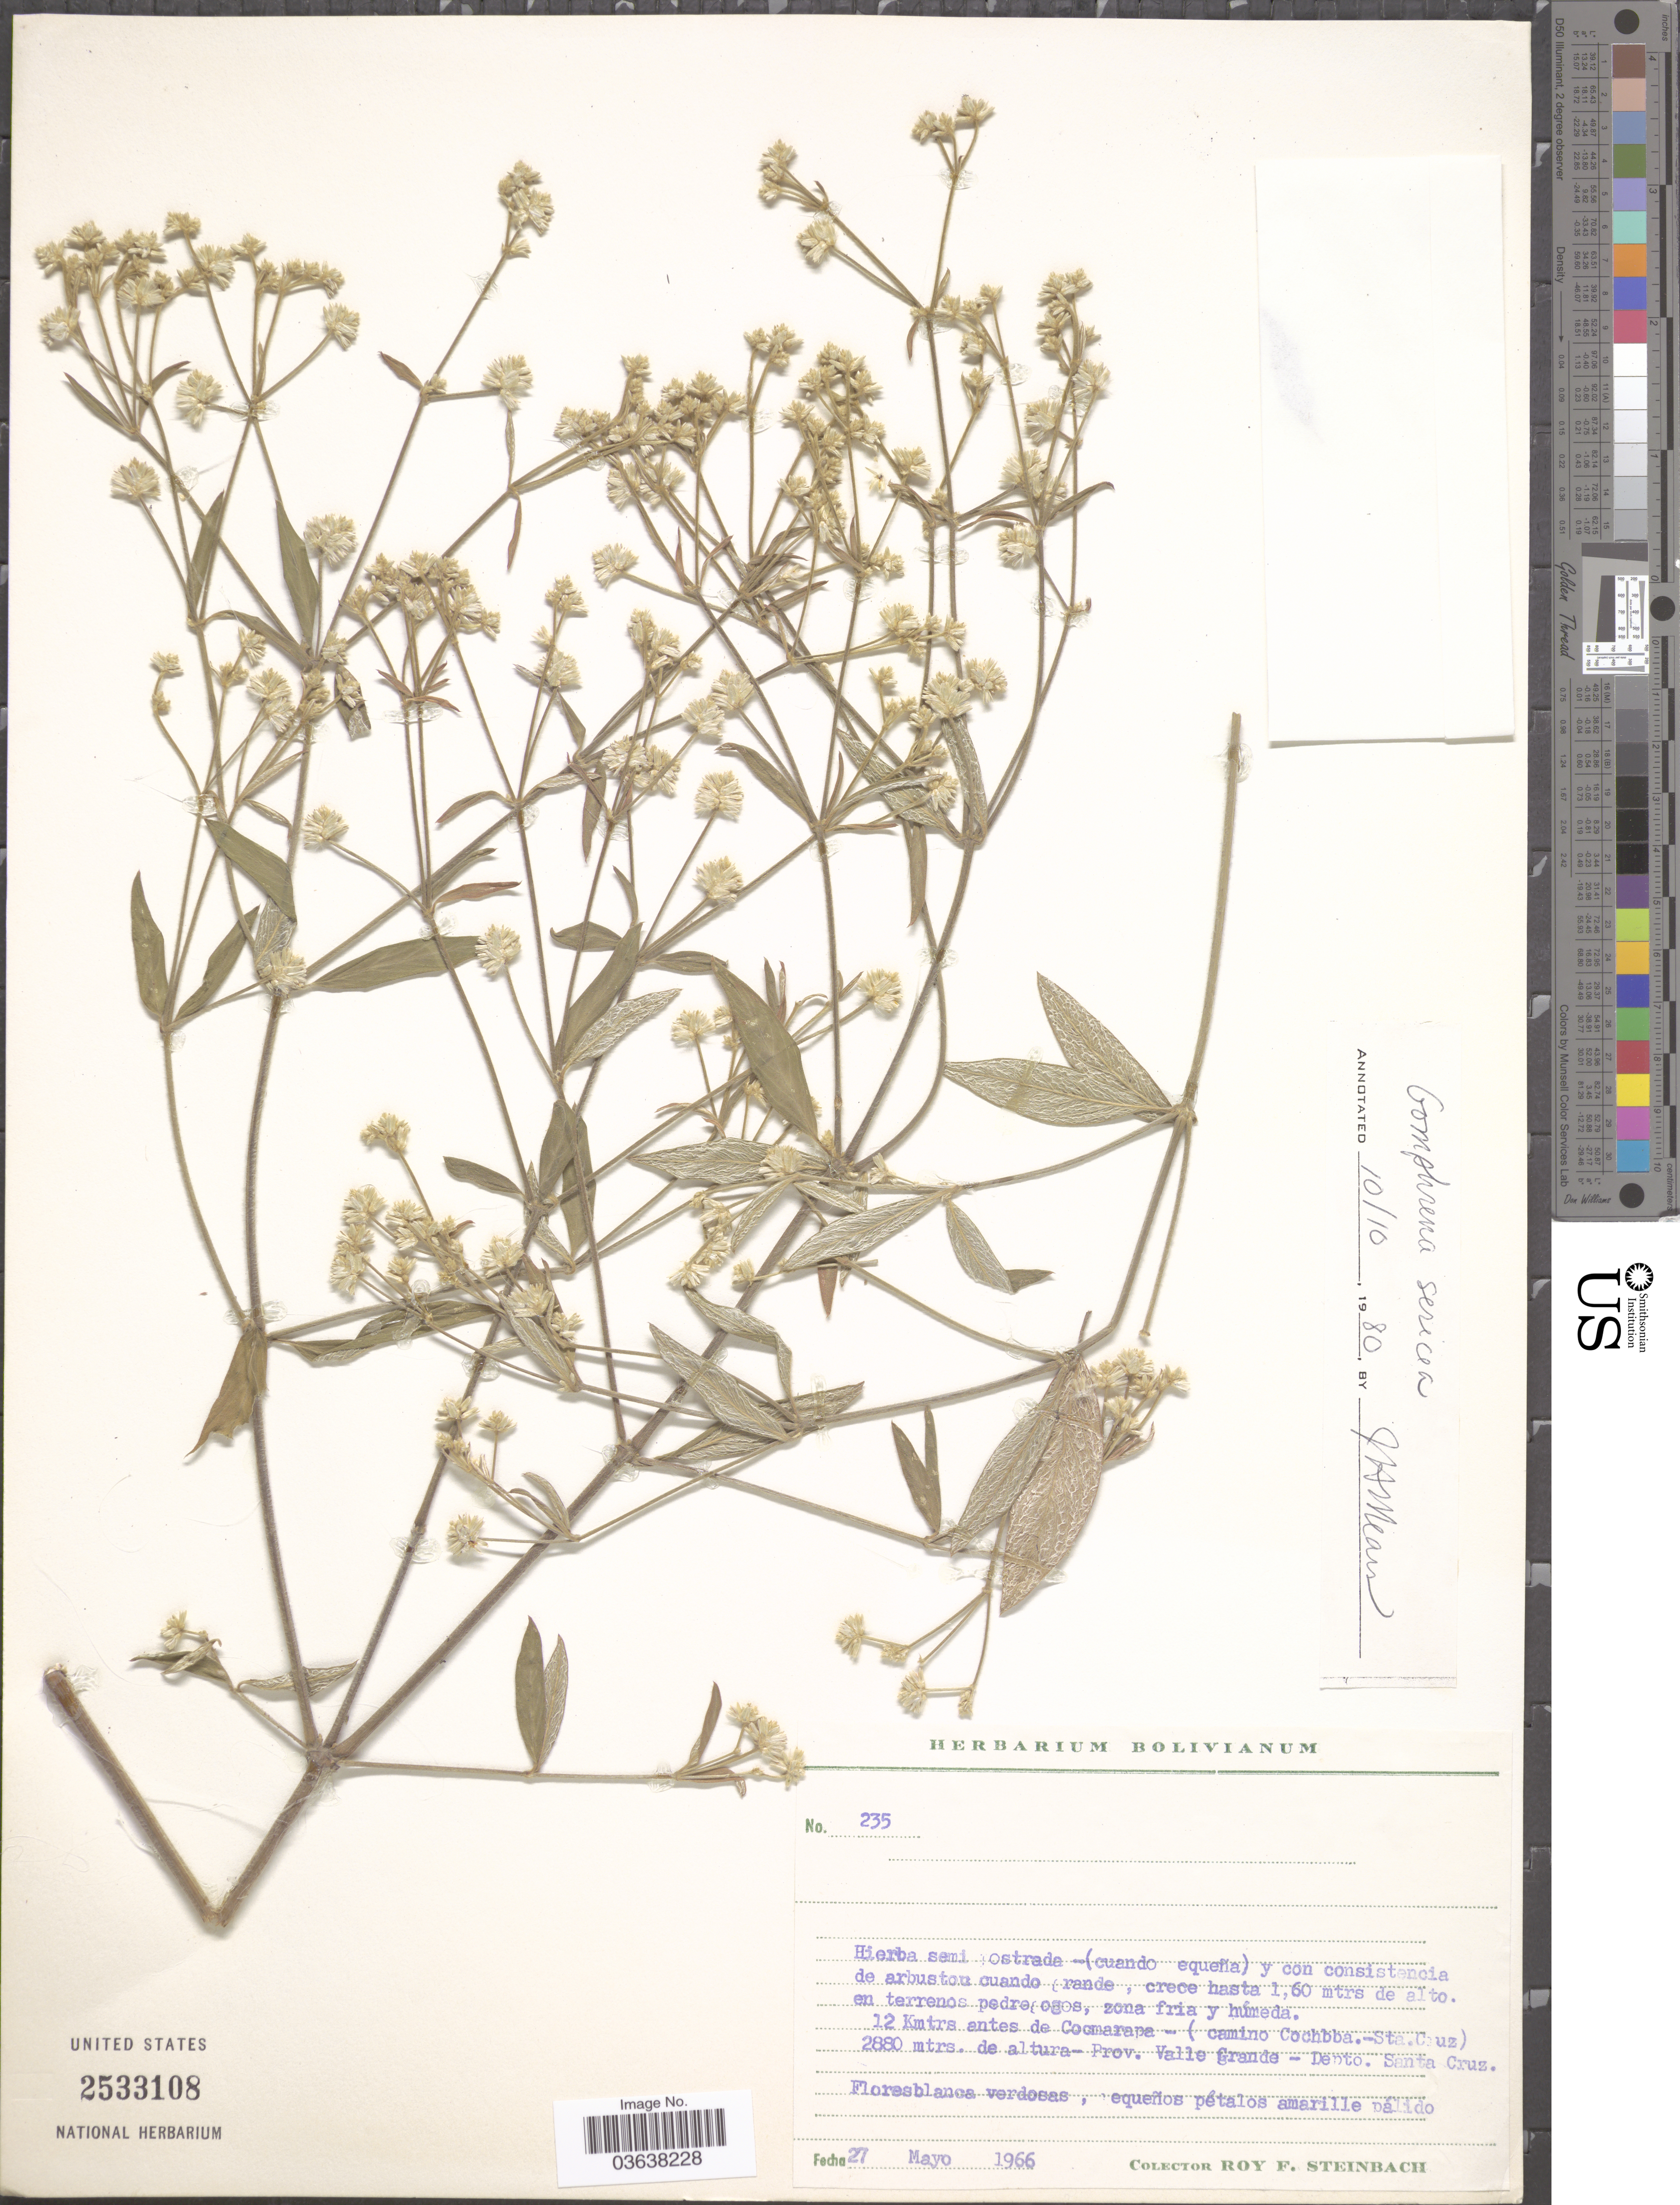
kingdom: Plantae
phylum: Tracheophyta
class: Magnoliopsida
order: Caryophyllales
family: Amaranthaceae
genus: Gomphrena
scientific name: Gomphrena sericea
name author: Hoffmanns. ex Schult.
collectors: R. F. Steinbach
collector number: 235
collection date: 1966-05-27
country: Bolivia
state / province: Santa Cruz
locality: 12 Kmtrs antes de Coomarapa-(camino Cochbba.-Santa Cruz). Prov. Valle Grande-Depto. Santa Cruz.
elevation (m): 2880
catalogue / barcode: US 2533108